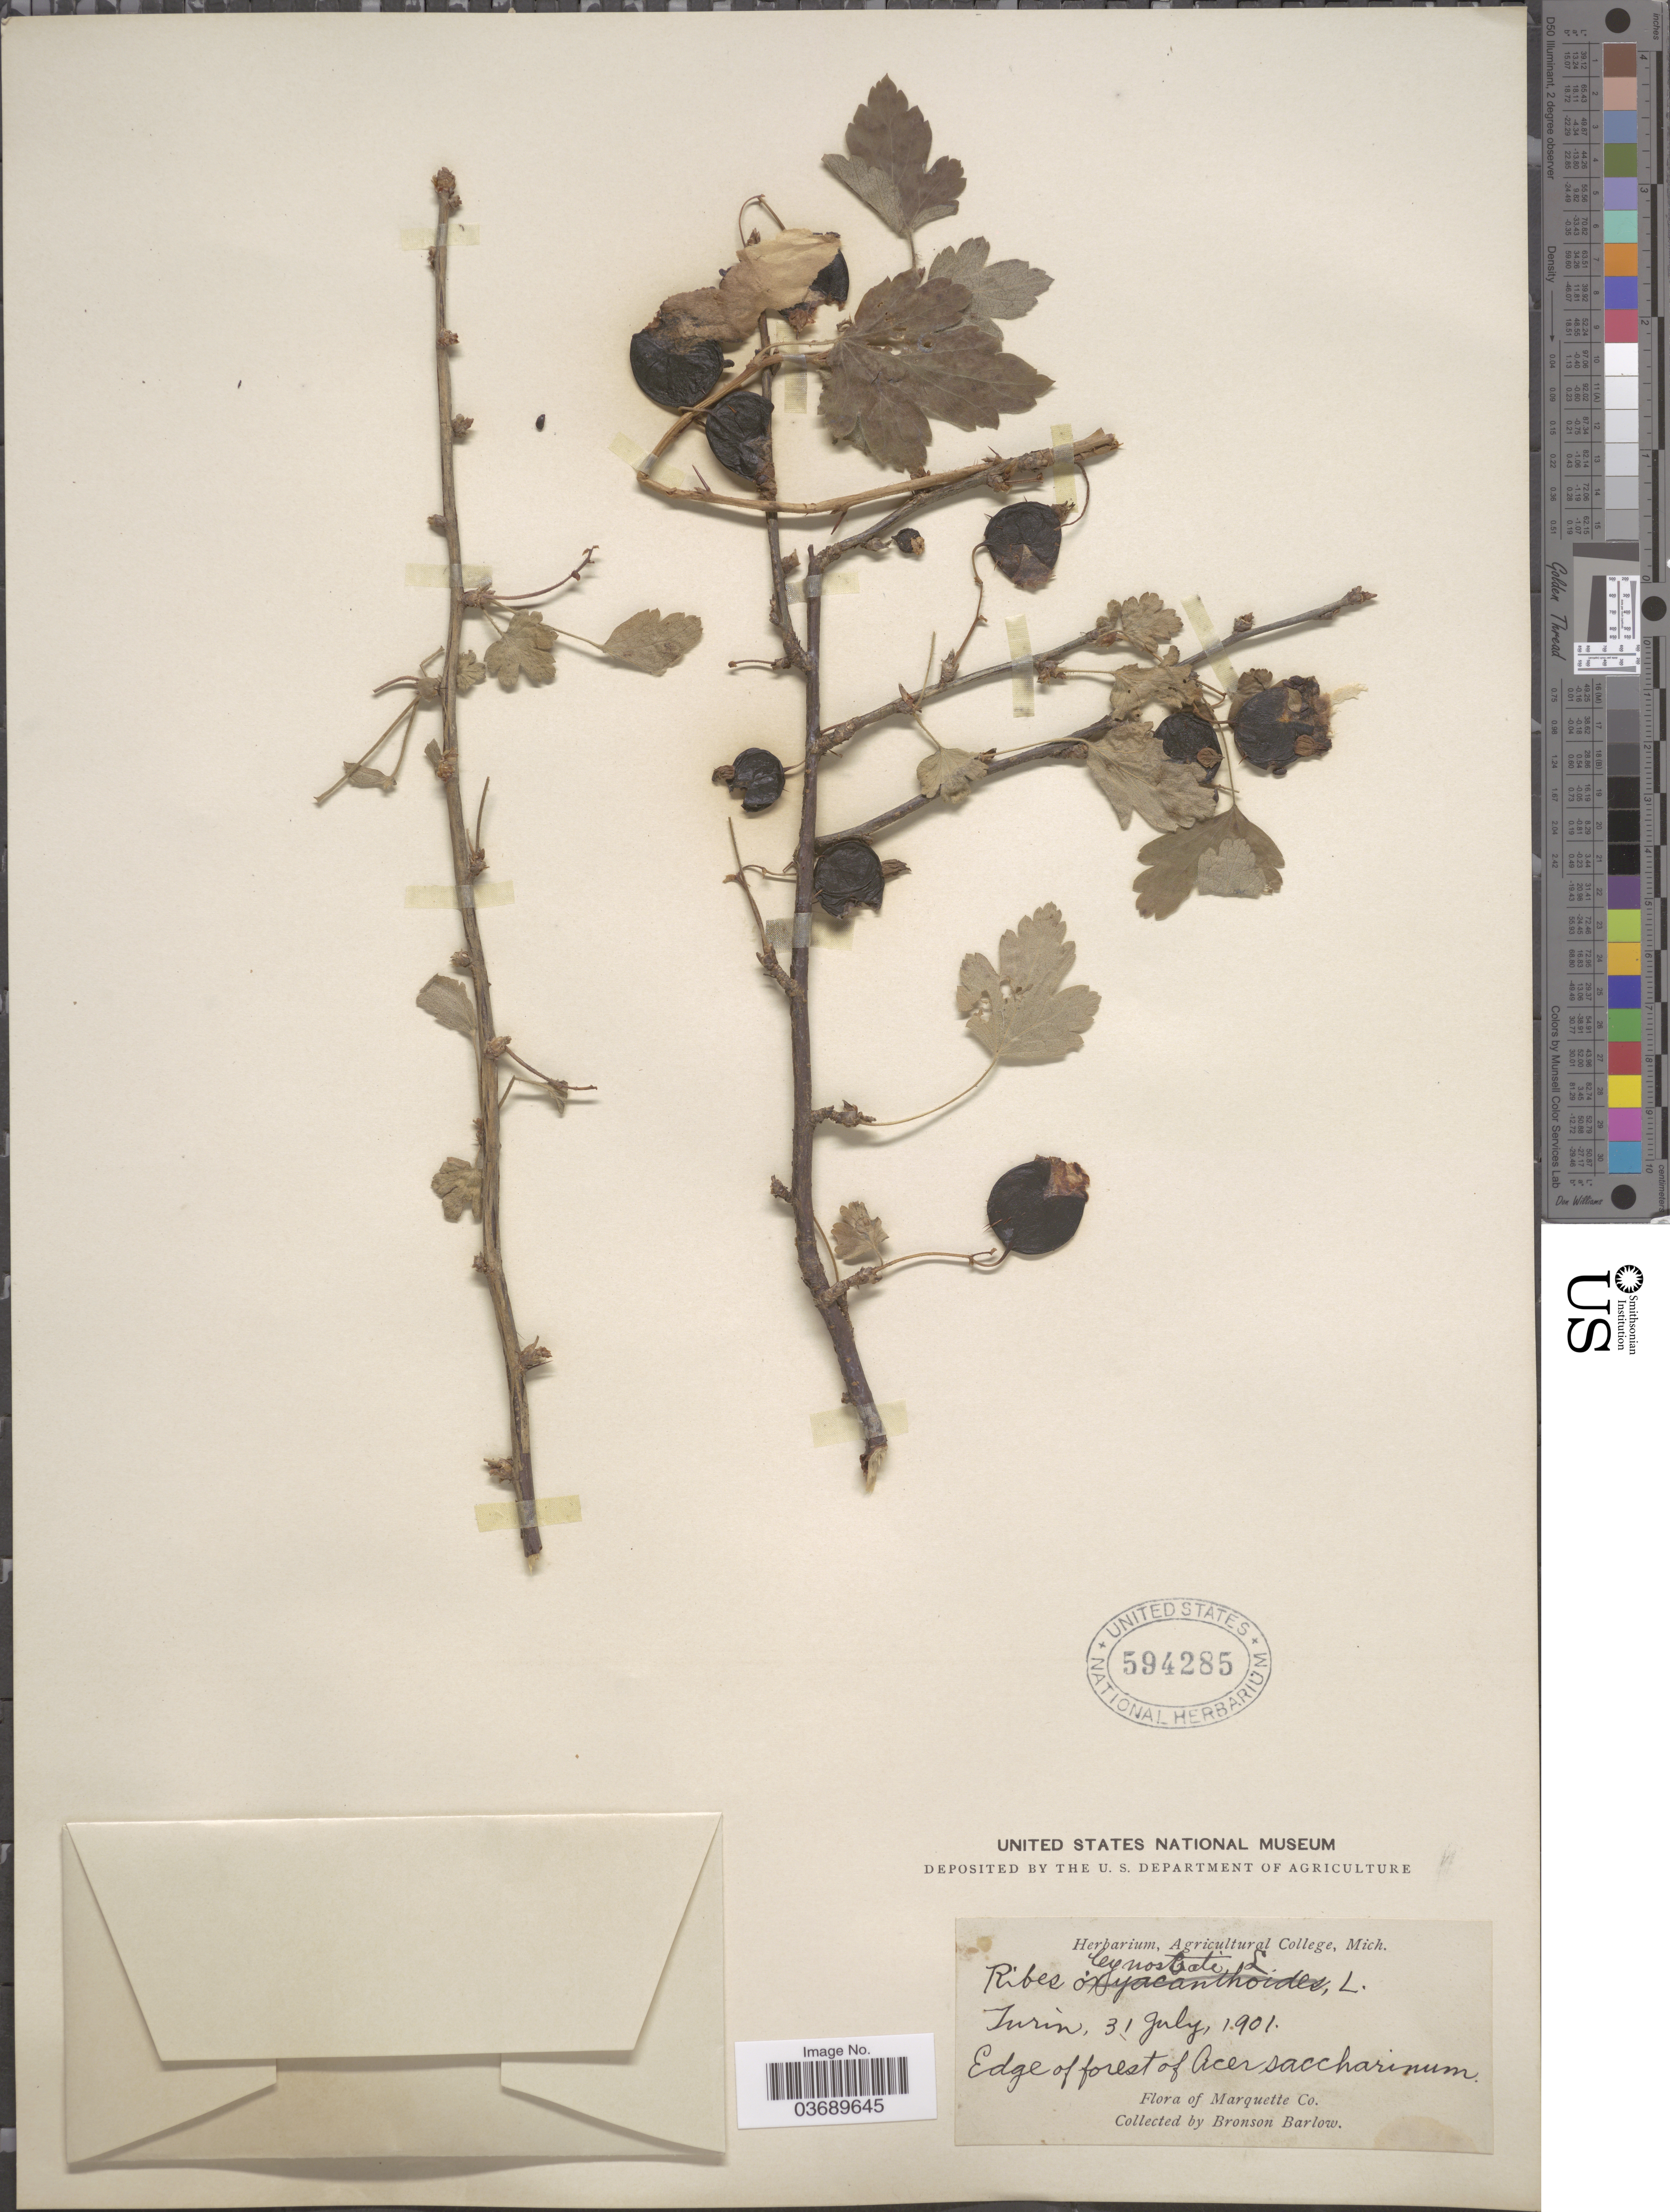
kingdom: Plantae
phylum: Tracheophyta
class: Magnoliopsida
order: Saxifragales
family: Grossulariaceae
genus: Ribes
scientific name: Ribes sp.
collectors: Barlow, B.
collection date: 1901-07-31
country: United States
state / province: Michigan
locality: Turin. Marquette Co.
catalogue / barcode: US 594285